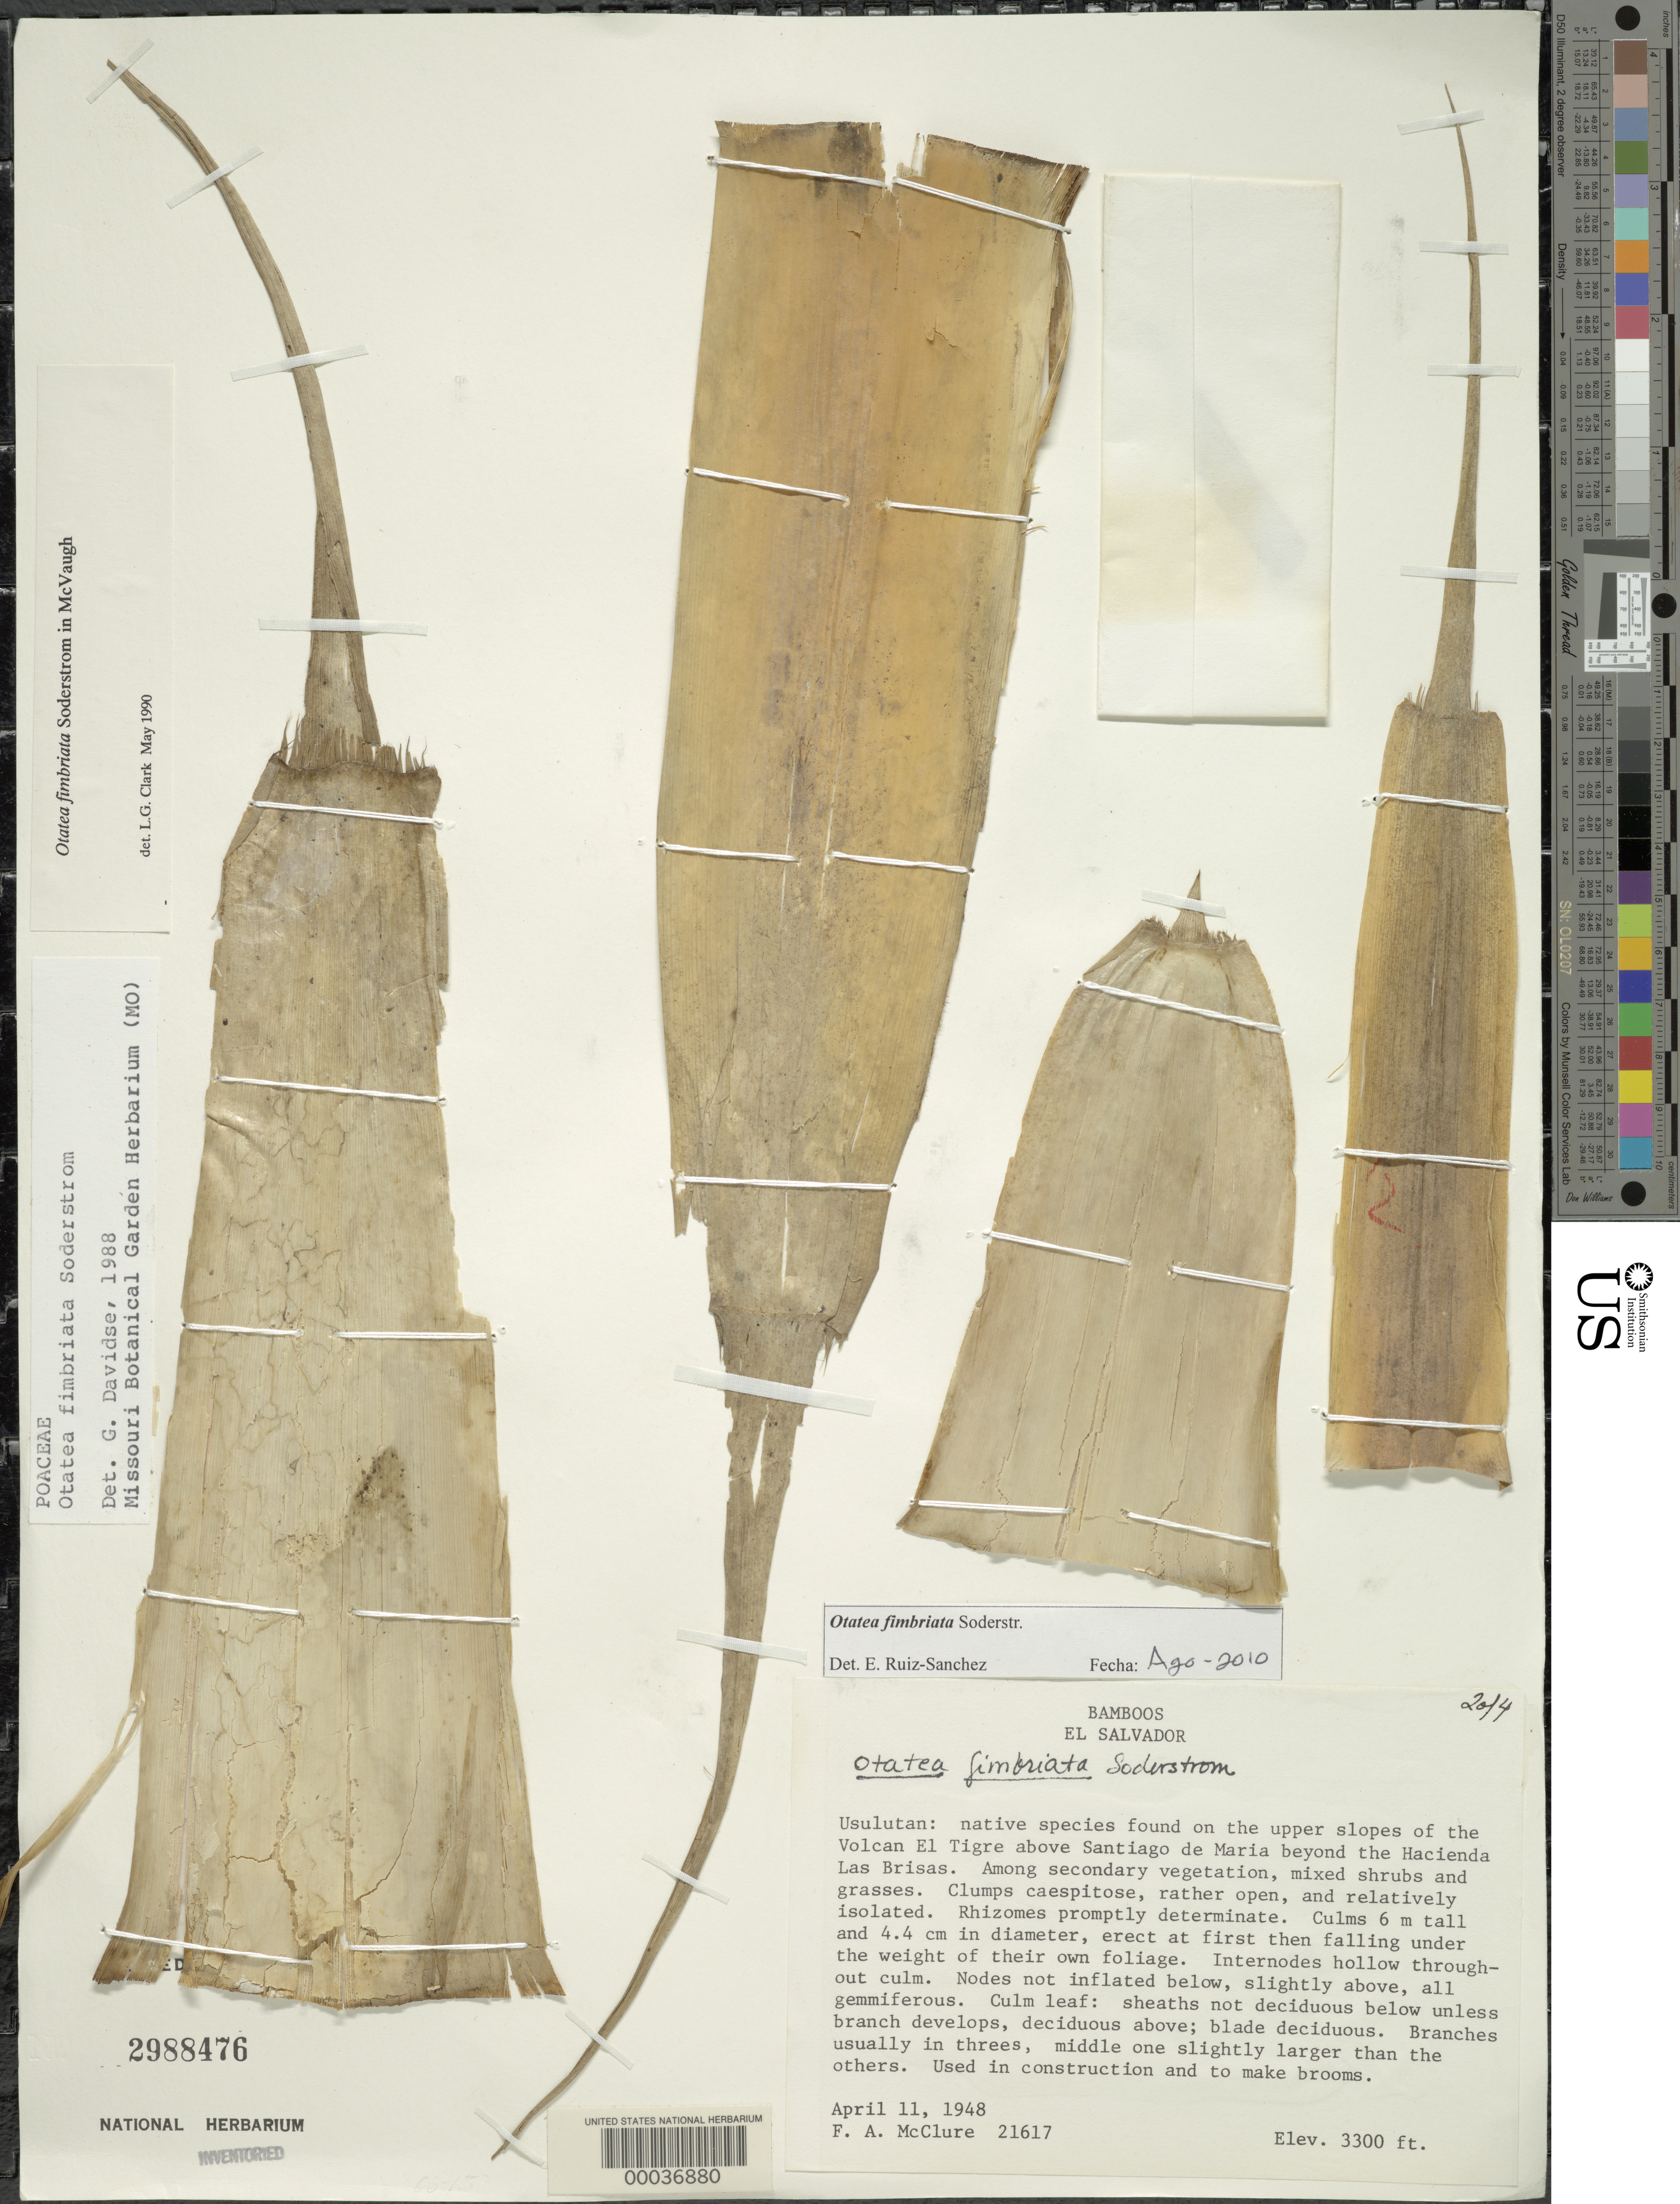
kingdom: Plantae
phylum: Tracheophyta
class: Liliopsida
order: Poales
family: Poaceae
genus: Otatea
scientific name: Otatea fimbriata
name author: Soderstr. in McVaugh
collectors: F. A. McClure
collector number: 21617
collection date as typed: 11 Apr 1948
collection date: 1948-04-11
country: El Salvador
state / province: Usulután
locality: Volcan el tigre, santiago de maria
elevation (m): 1007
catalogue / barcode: US 2988476